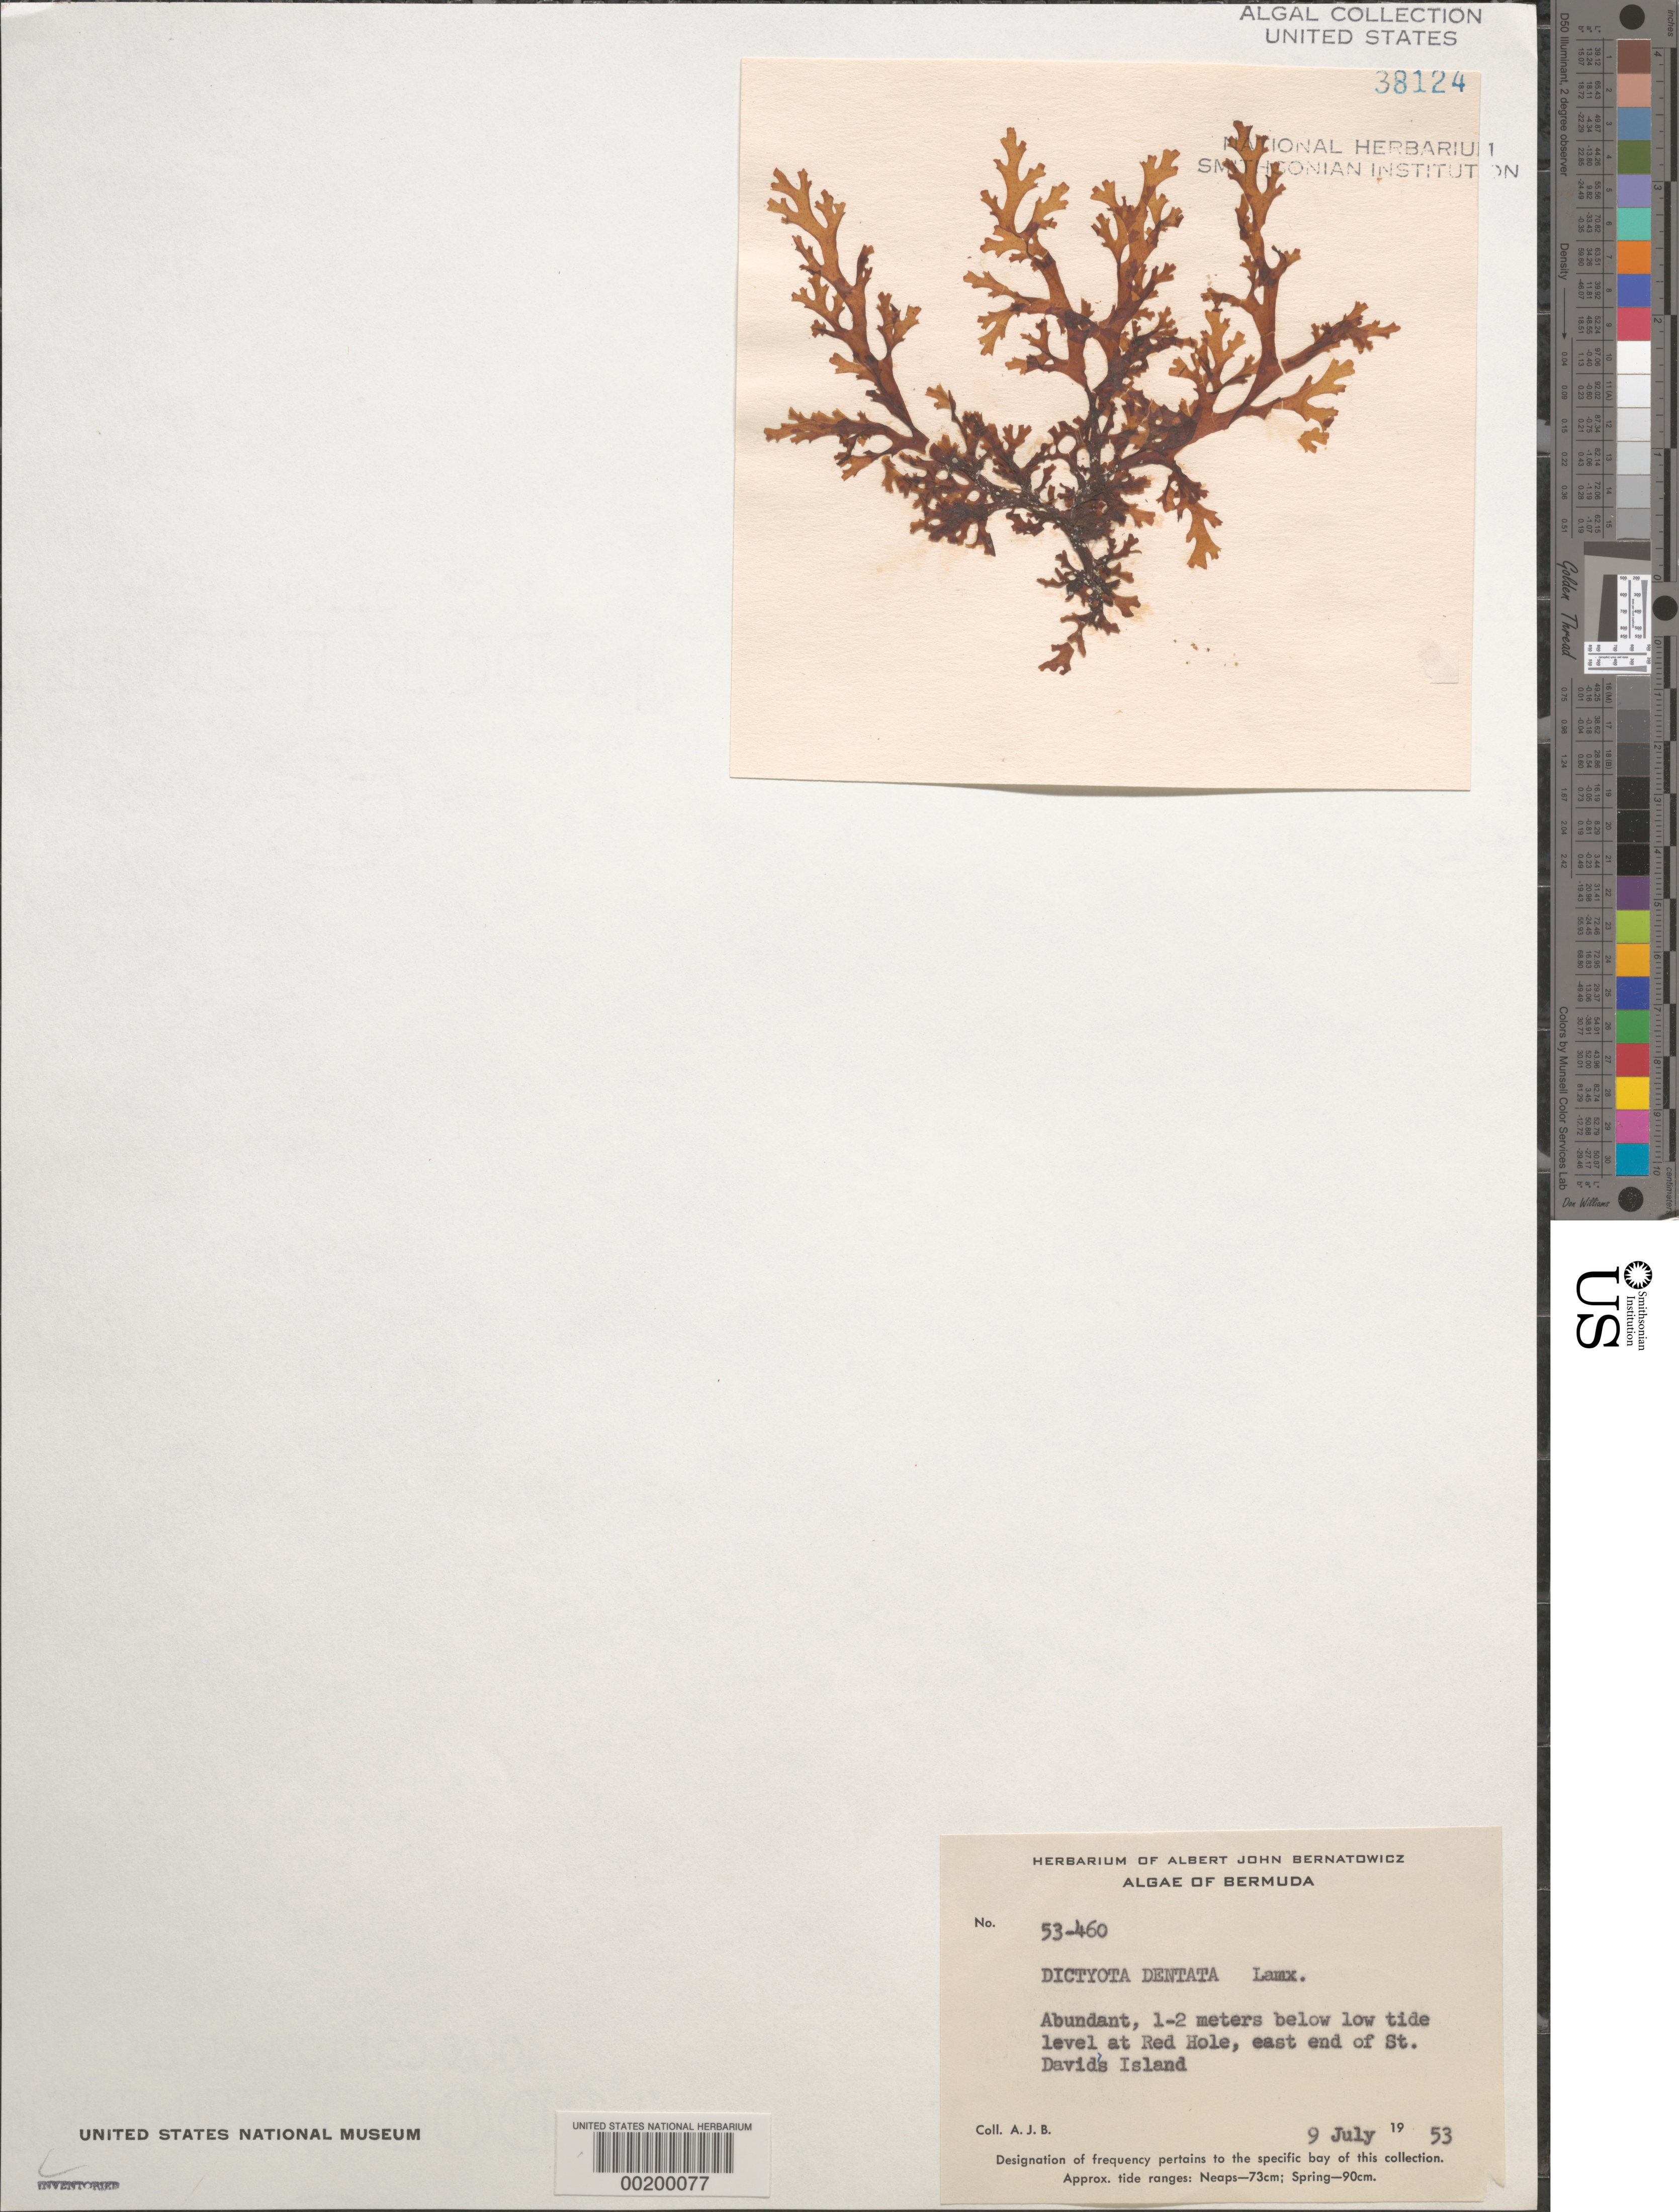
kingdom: Chromista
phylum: Ochrophyta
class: Phaeophyceae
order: Dictyotales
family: Dictyotaceae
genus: Dictyota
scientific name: Dictyota mertensii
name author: (C. Mart.) Kütz.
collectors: A. Bernatowicz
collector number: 53-460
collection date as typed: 09 Jul 1953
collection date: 1953-07-09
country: Bermuda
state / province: Saint George's (parish)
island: St. David's Island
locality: Red Hole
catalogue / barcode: US 38124